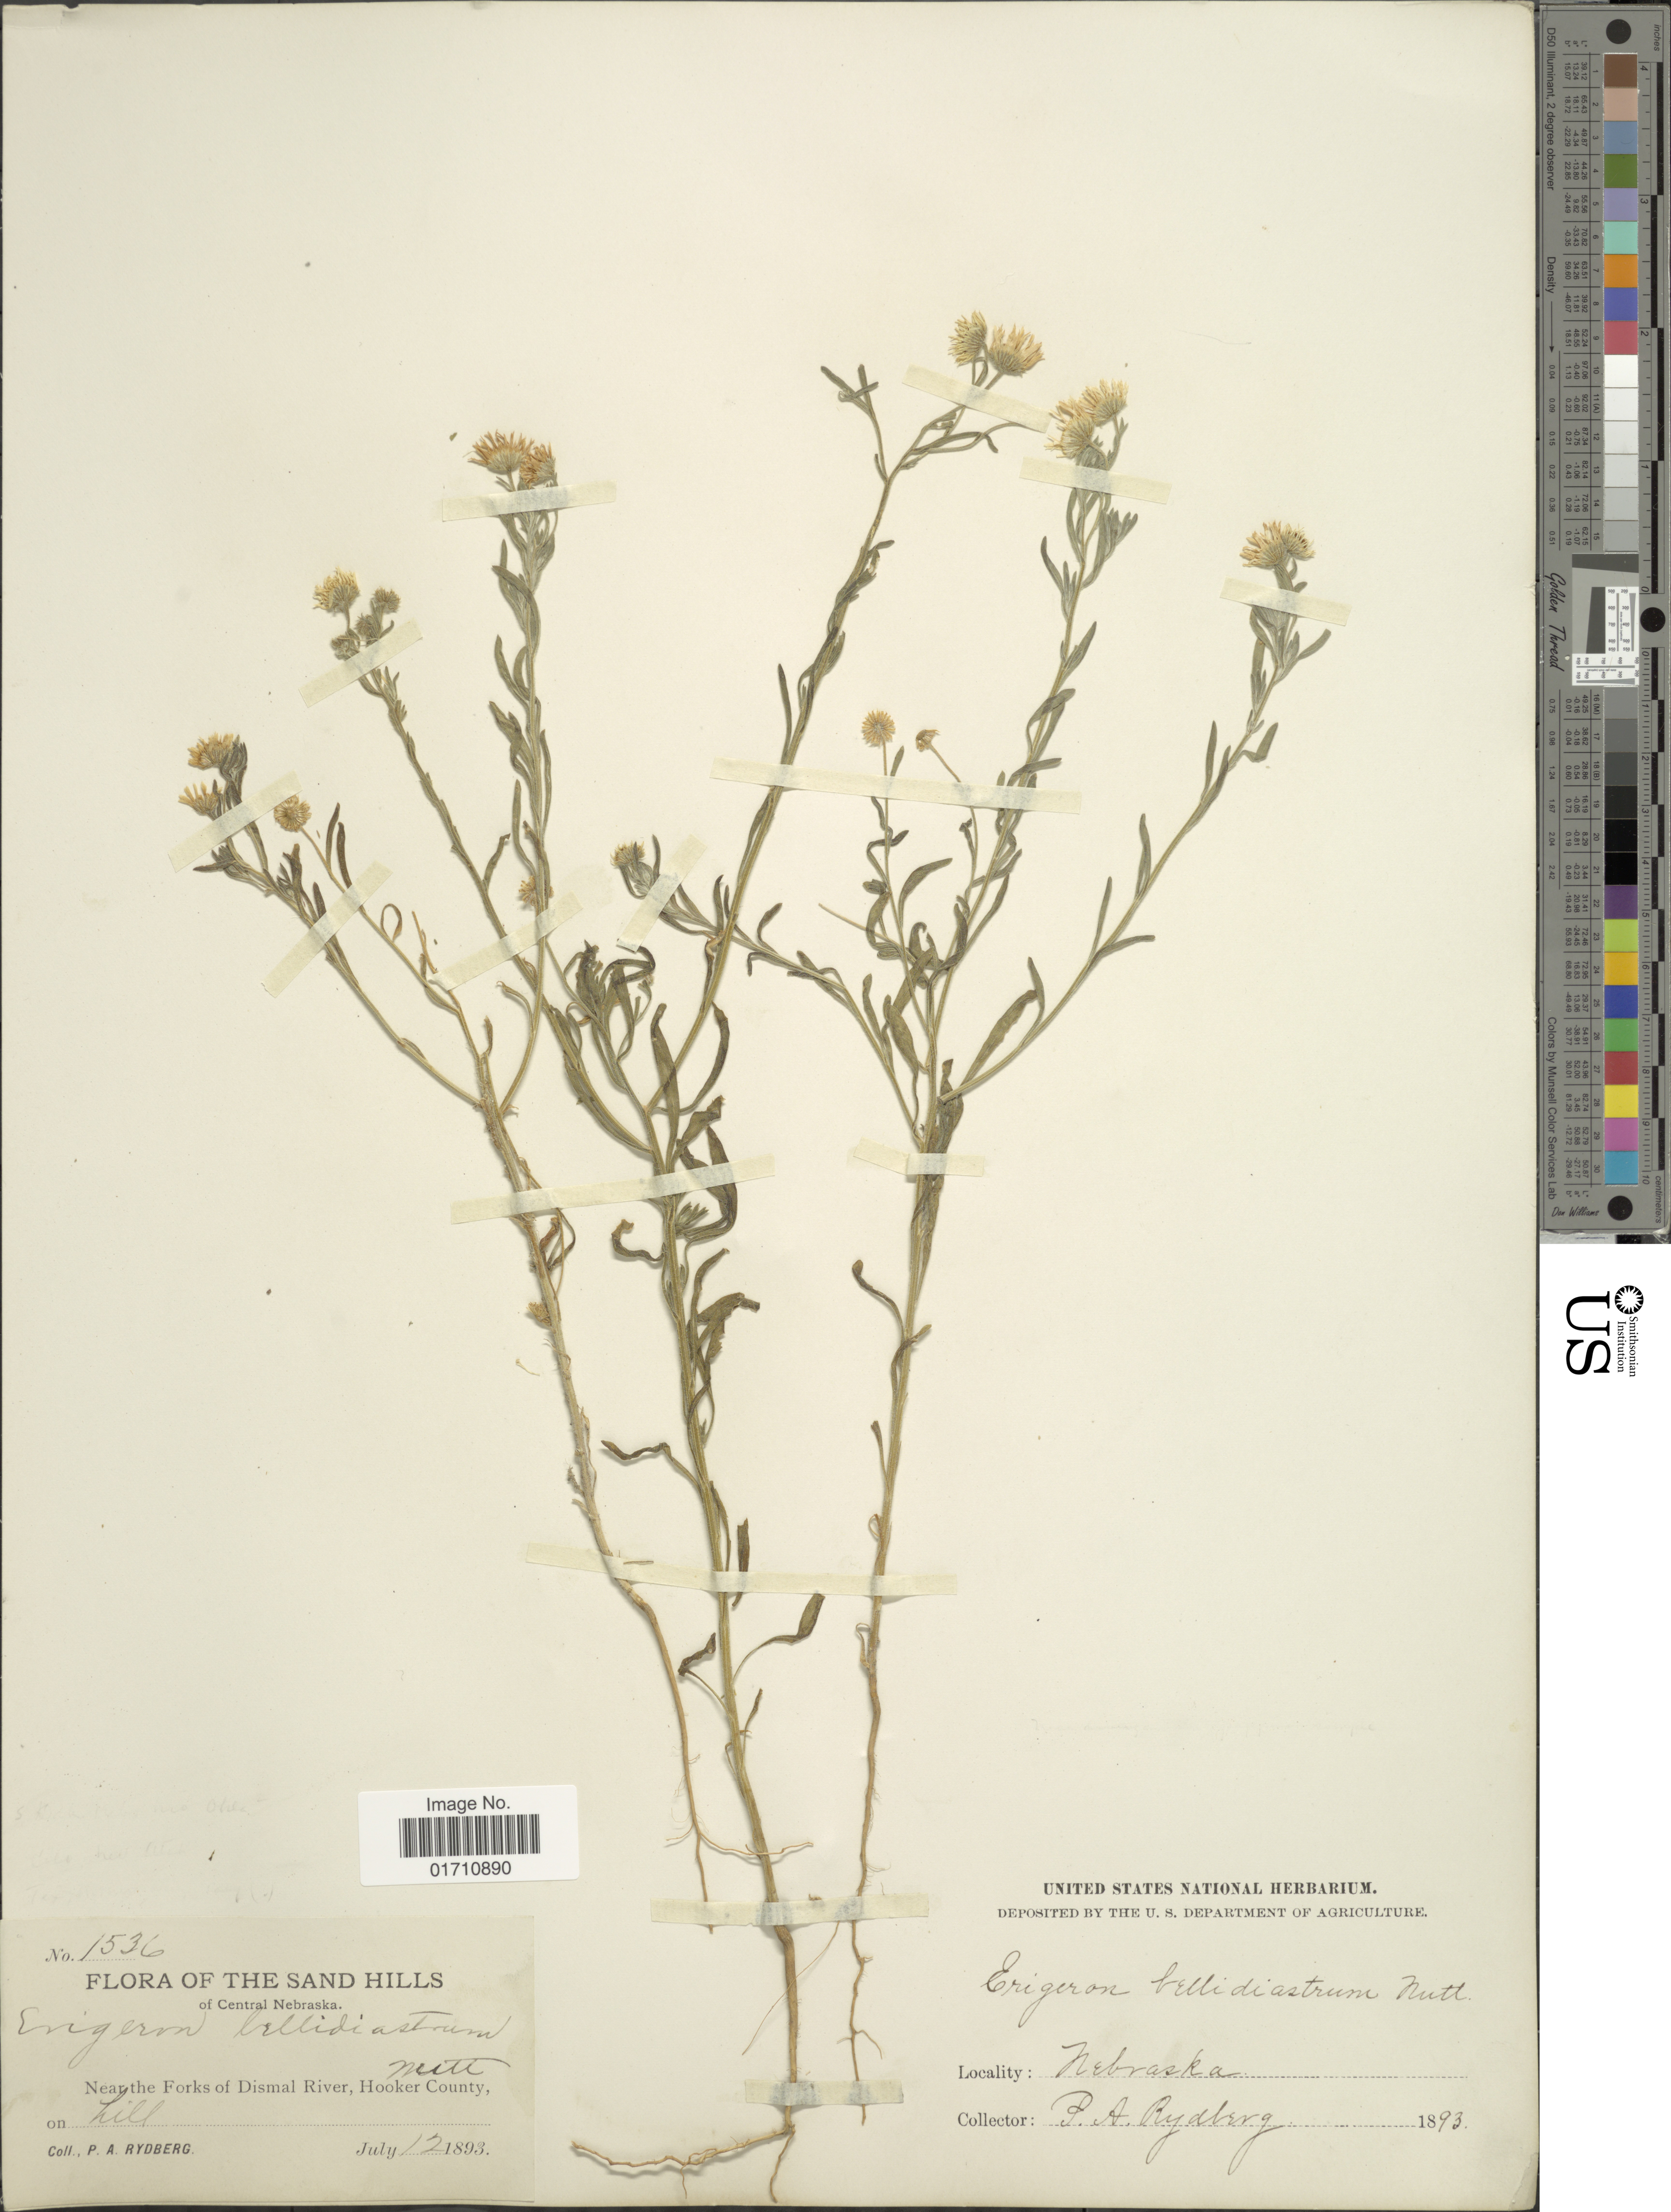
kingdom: Plantae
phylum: Tracheophyta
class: Magnoliopsida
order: Asterales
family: Asteraceae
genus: Erigeron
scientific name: Erigeron bellidiastrum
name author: Nutt.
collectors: P. A. Rydberg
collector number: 1536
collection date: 1893-07-12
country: United States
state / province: Nebraska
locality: The Sand Hills of central Nebraska, Near the Forks of Dismal River, Hooker County, on hill